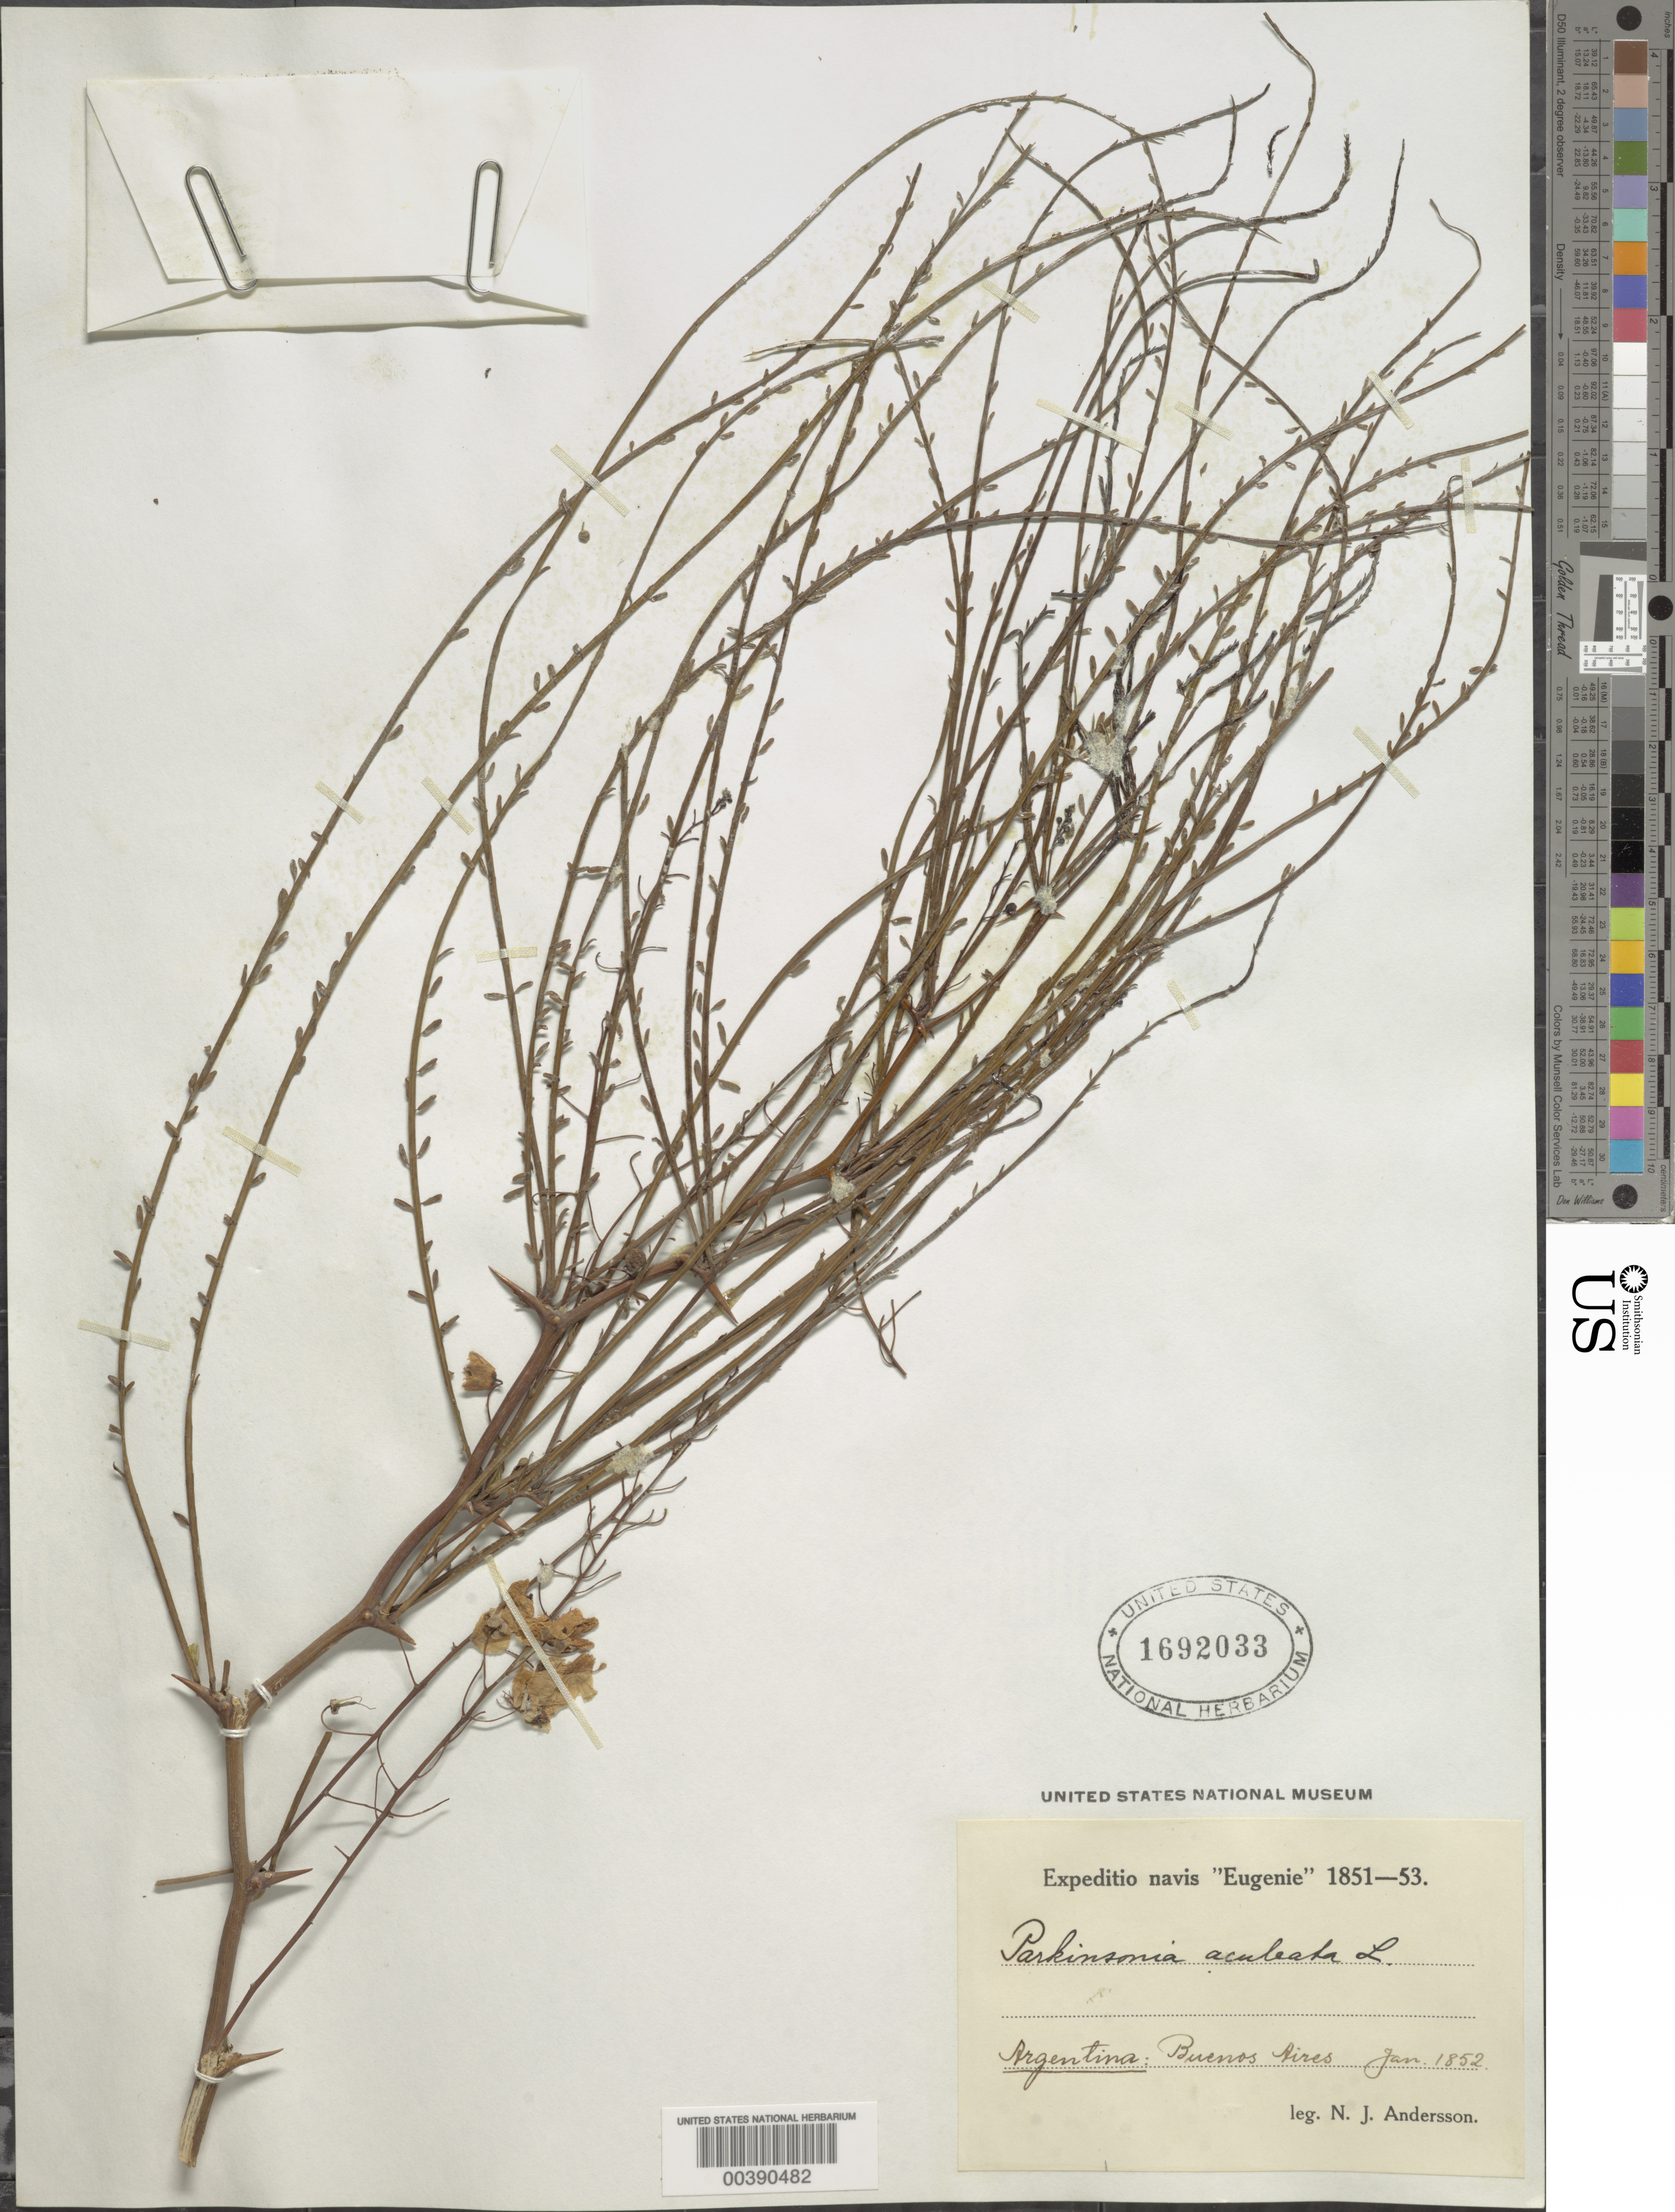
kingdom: Plantae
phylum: Tracheophyta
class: Magnoliopsida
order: Fabales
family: Fabaceae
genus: Parkinsonia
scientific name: Parkinsonia aculeata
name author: L.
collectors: N. J. Andersson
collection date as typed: Jan 1852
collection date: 1852-01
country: Argentina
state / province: Buenos Aires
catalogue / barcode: US 1692033